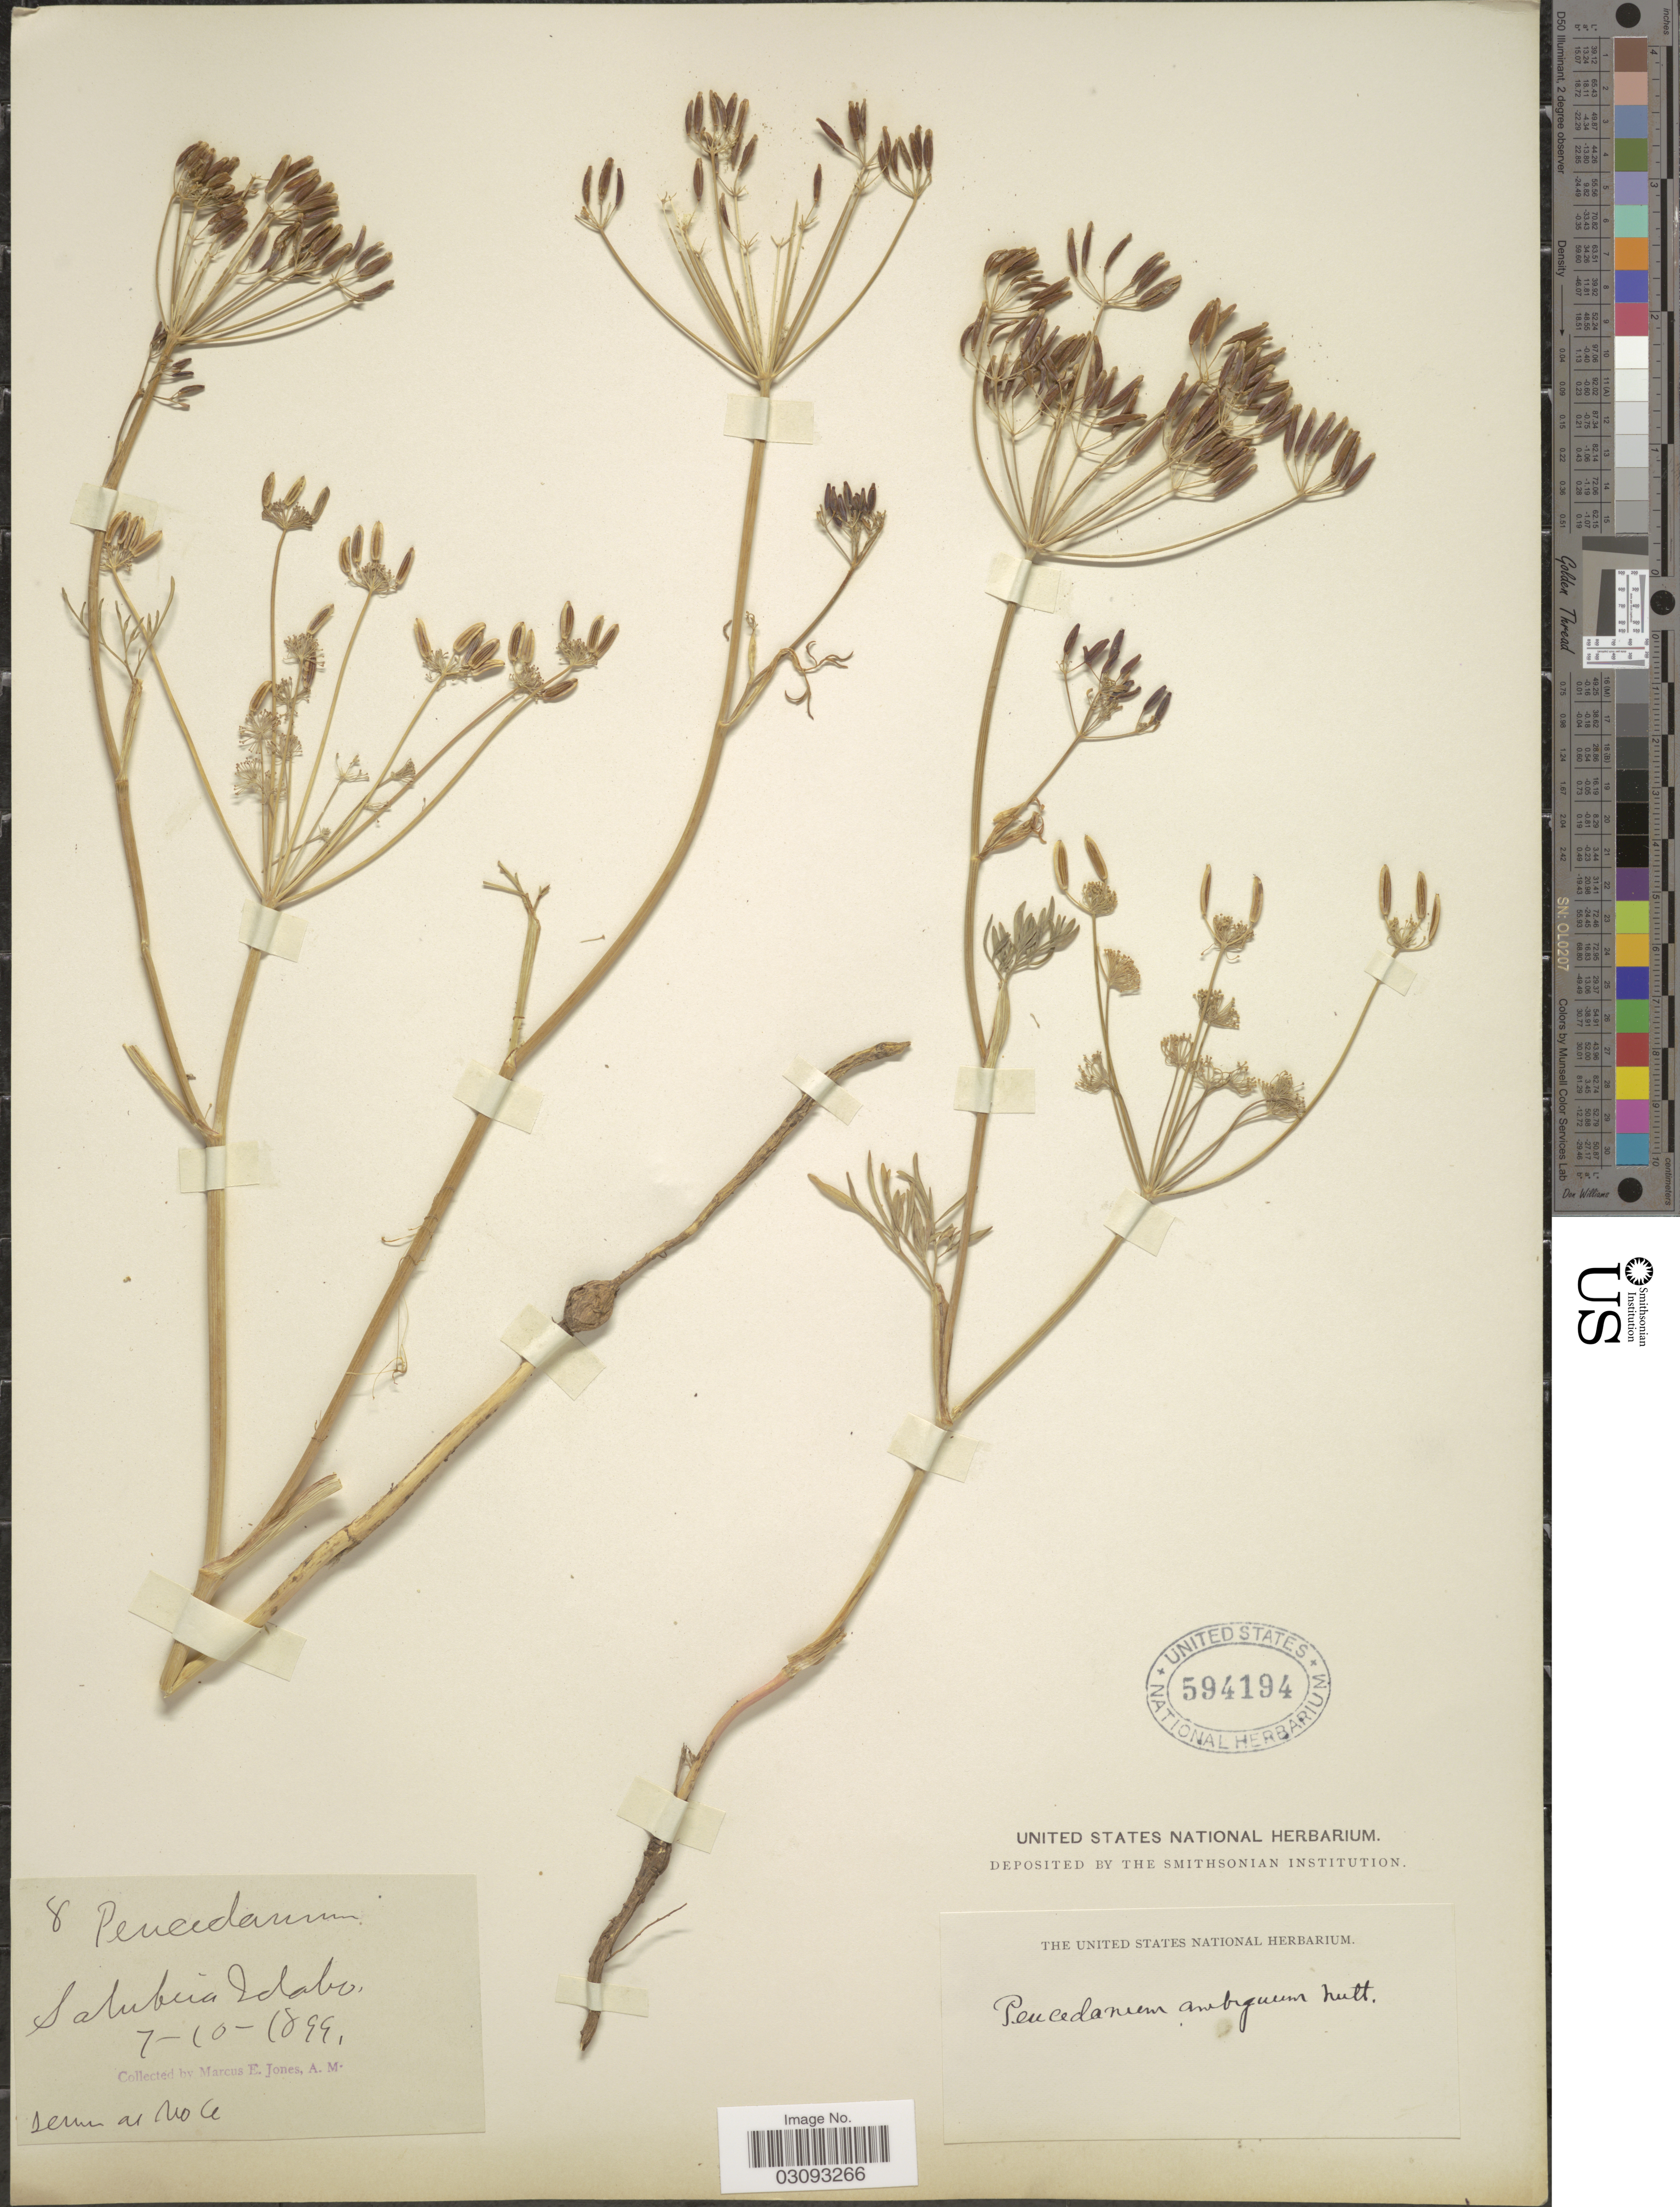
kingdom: Plantae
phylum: Tracheophyta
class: Magnoliopsida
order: Apiales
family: Apiaceae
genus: Lomatium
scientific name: Lomatium ambiguum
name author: (Nutt.) Coult. & Rose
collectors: M. E. Jones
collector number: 8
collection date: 1899-07-10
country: United States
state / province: Idaho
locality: Salubria.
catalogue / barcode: US 594194